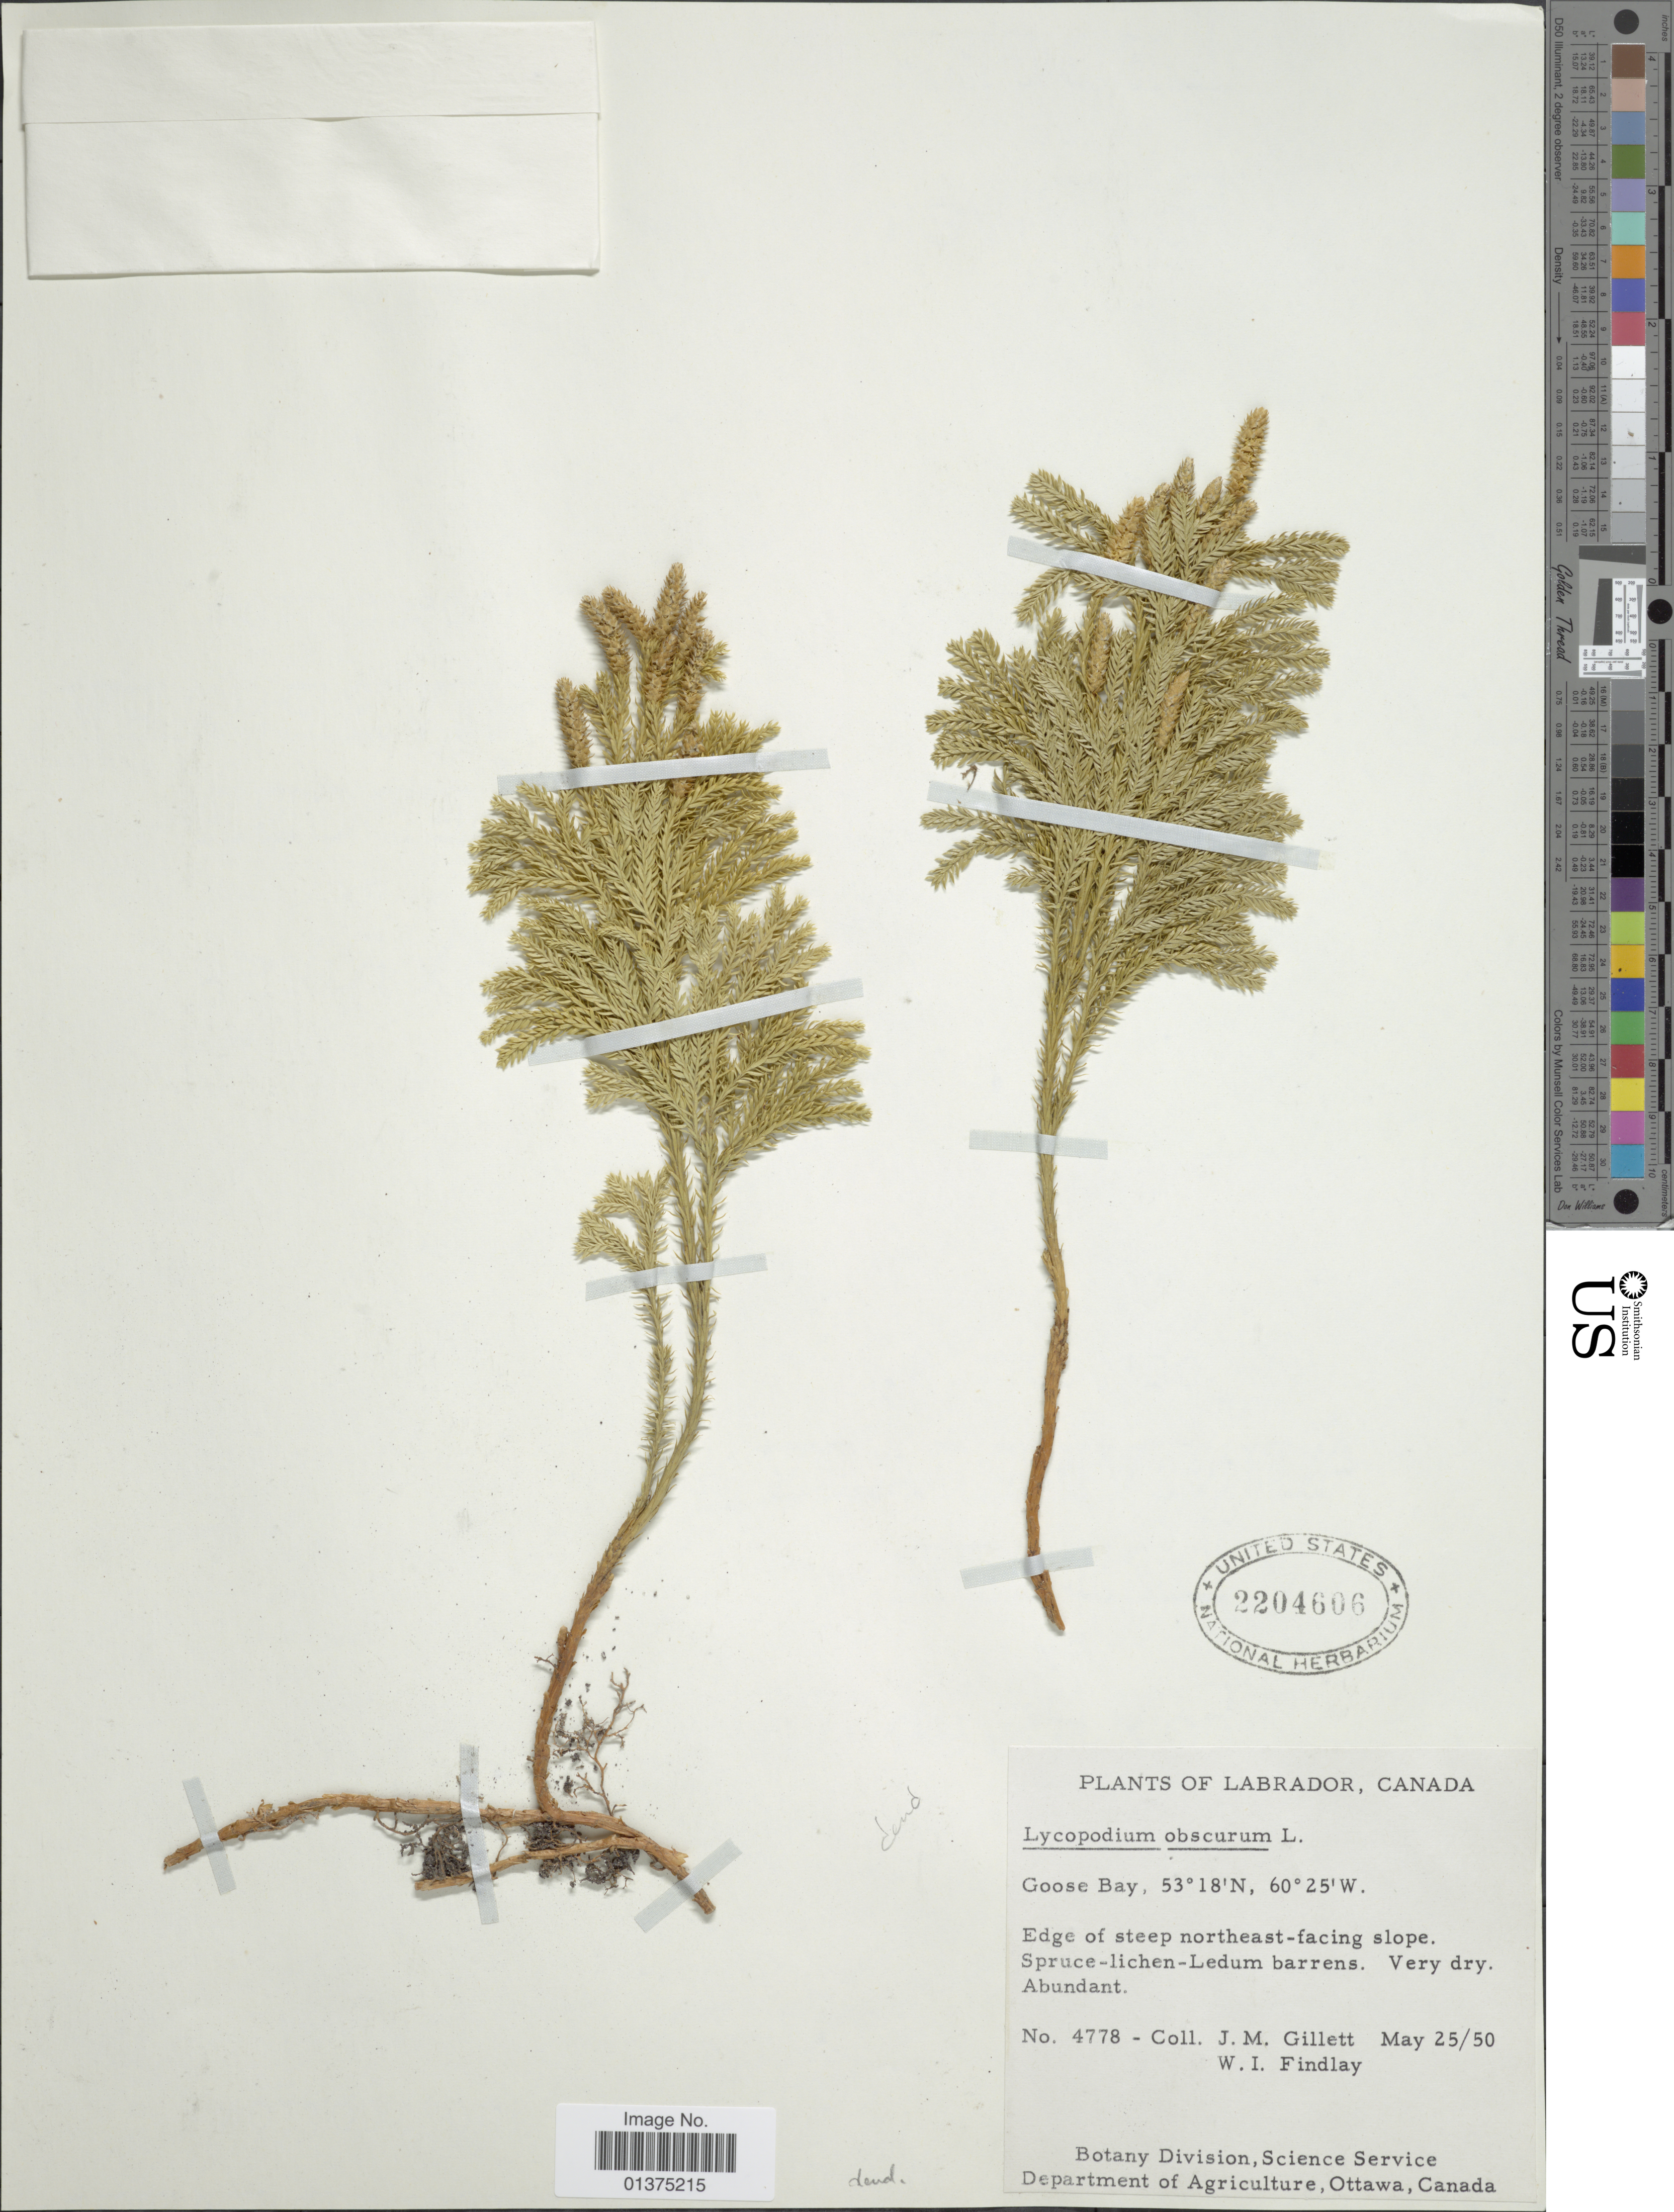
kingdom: Plantae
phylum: Tracheophyta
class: Lycopodiopsida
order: Lycopodiales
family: Lycopodiaceae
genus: Dendrolycopodium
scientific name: Dendrolycopodium dendroideum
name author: (Michx.) A. Haines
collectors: J. M. Gillet & W. Findlay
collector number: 4778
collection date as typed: Transcribed d/m/y: 25/5/50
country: Canada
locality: Labrador, Goose Bay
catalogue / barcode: US 2204606